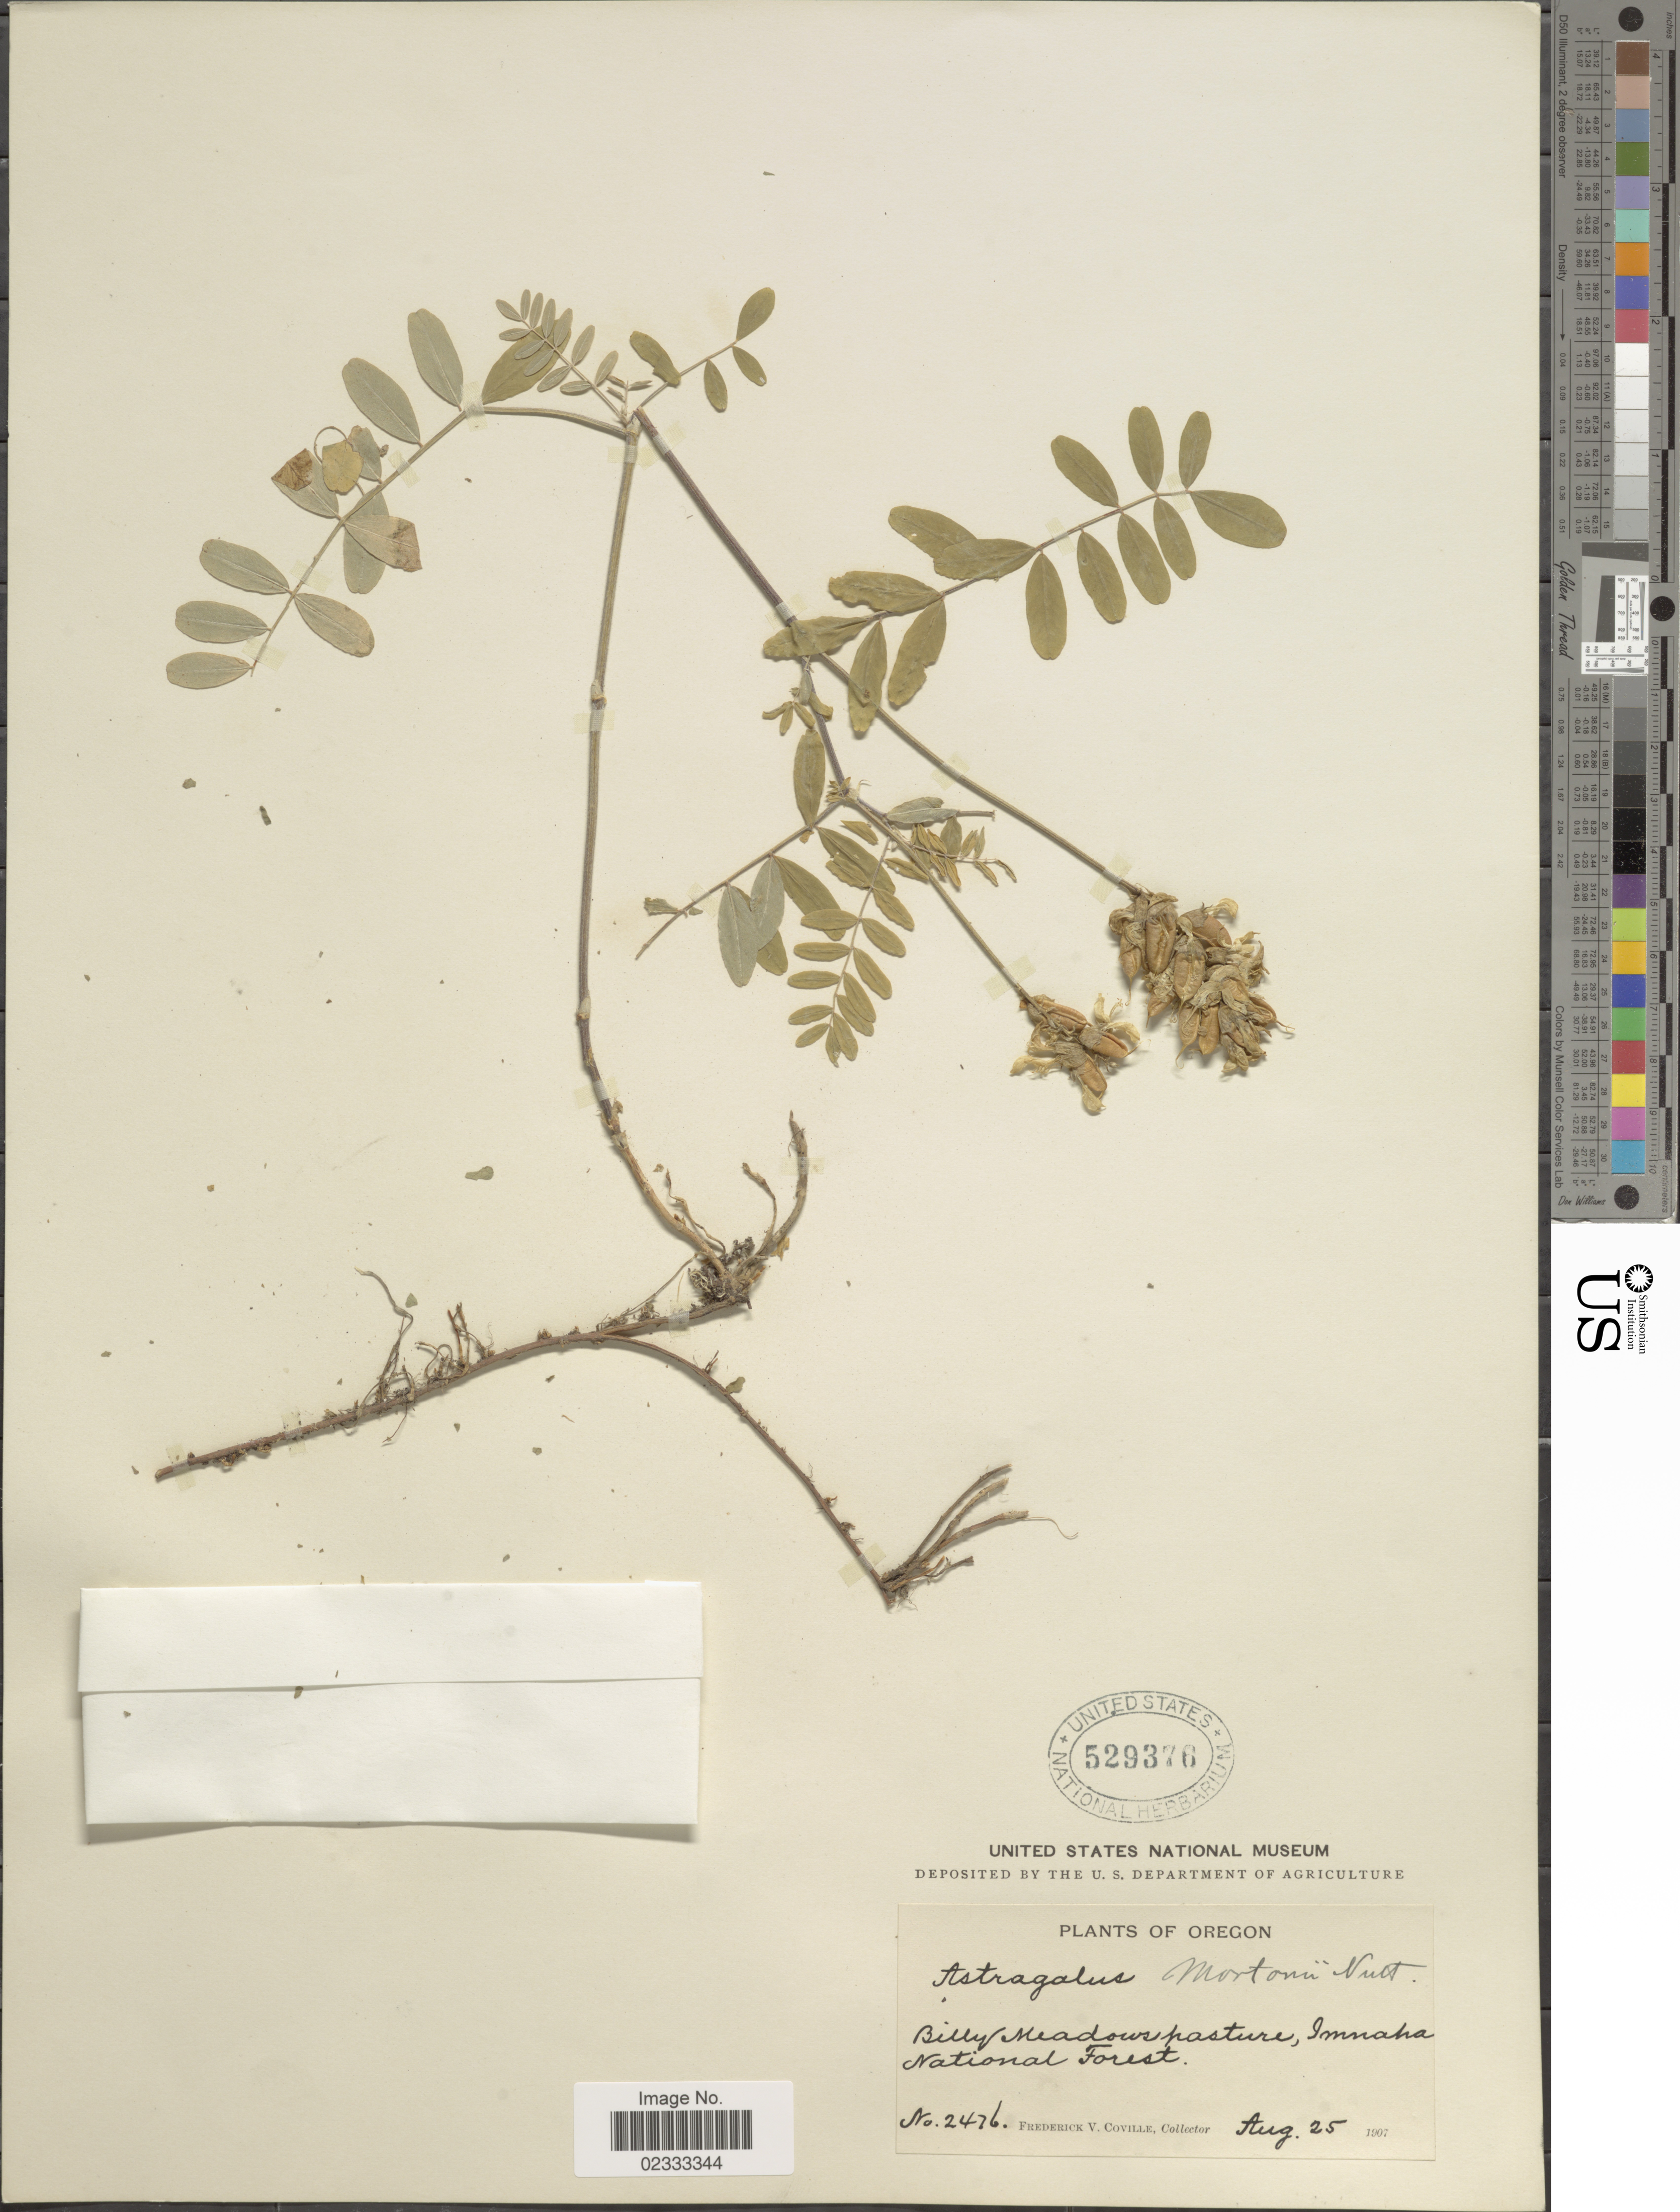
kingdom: Plantae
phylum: Tracheophyta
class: Magnoliopsida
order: Fabales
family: Fabaceae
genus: Astragalus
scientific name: Astragalus mortonii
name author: Nutt.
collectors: F. V. Coville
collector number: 2476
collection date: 1907-08-25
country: United States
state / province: Oregon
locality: Billy Meadows pasture, Imnaha National Forest.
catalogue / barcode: US 529376